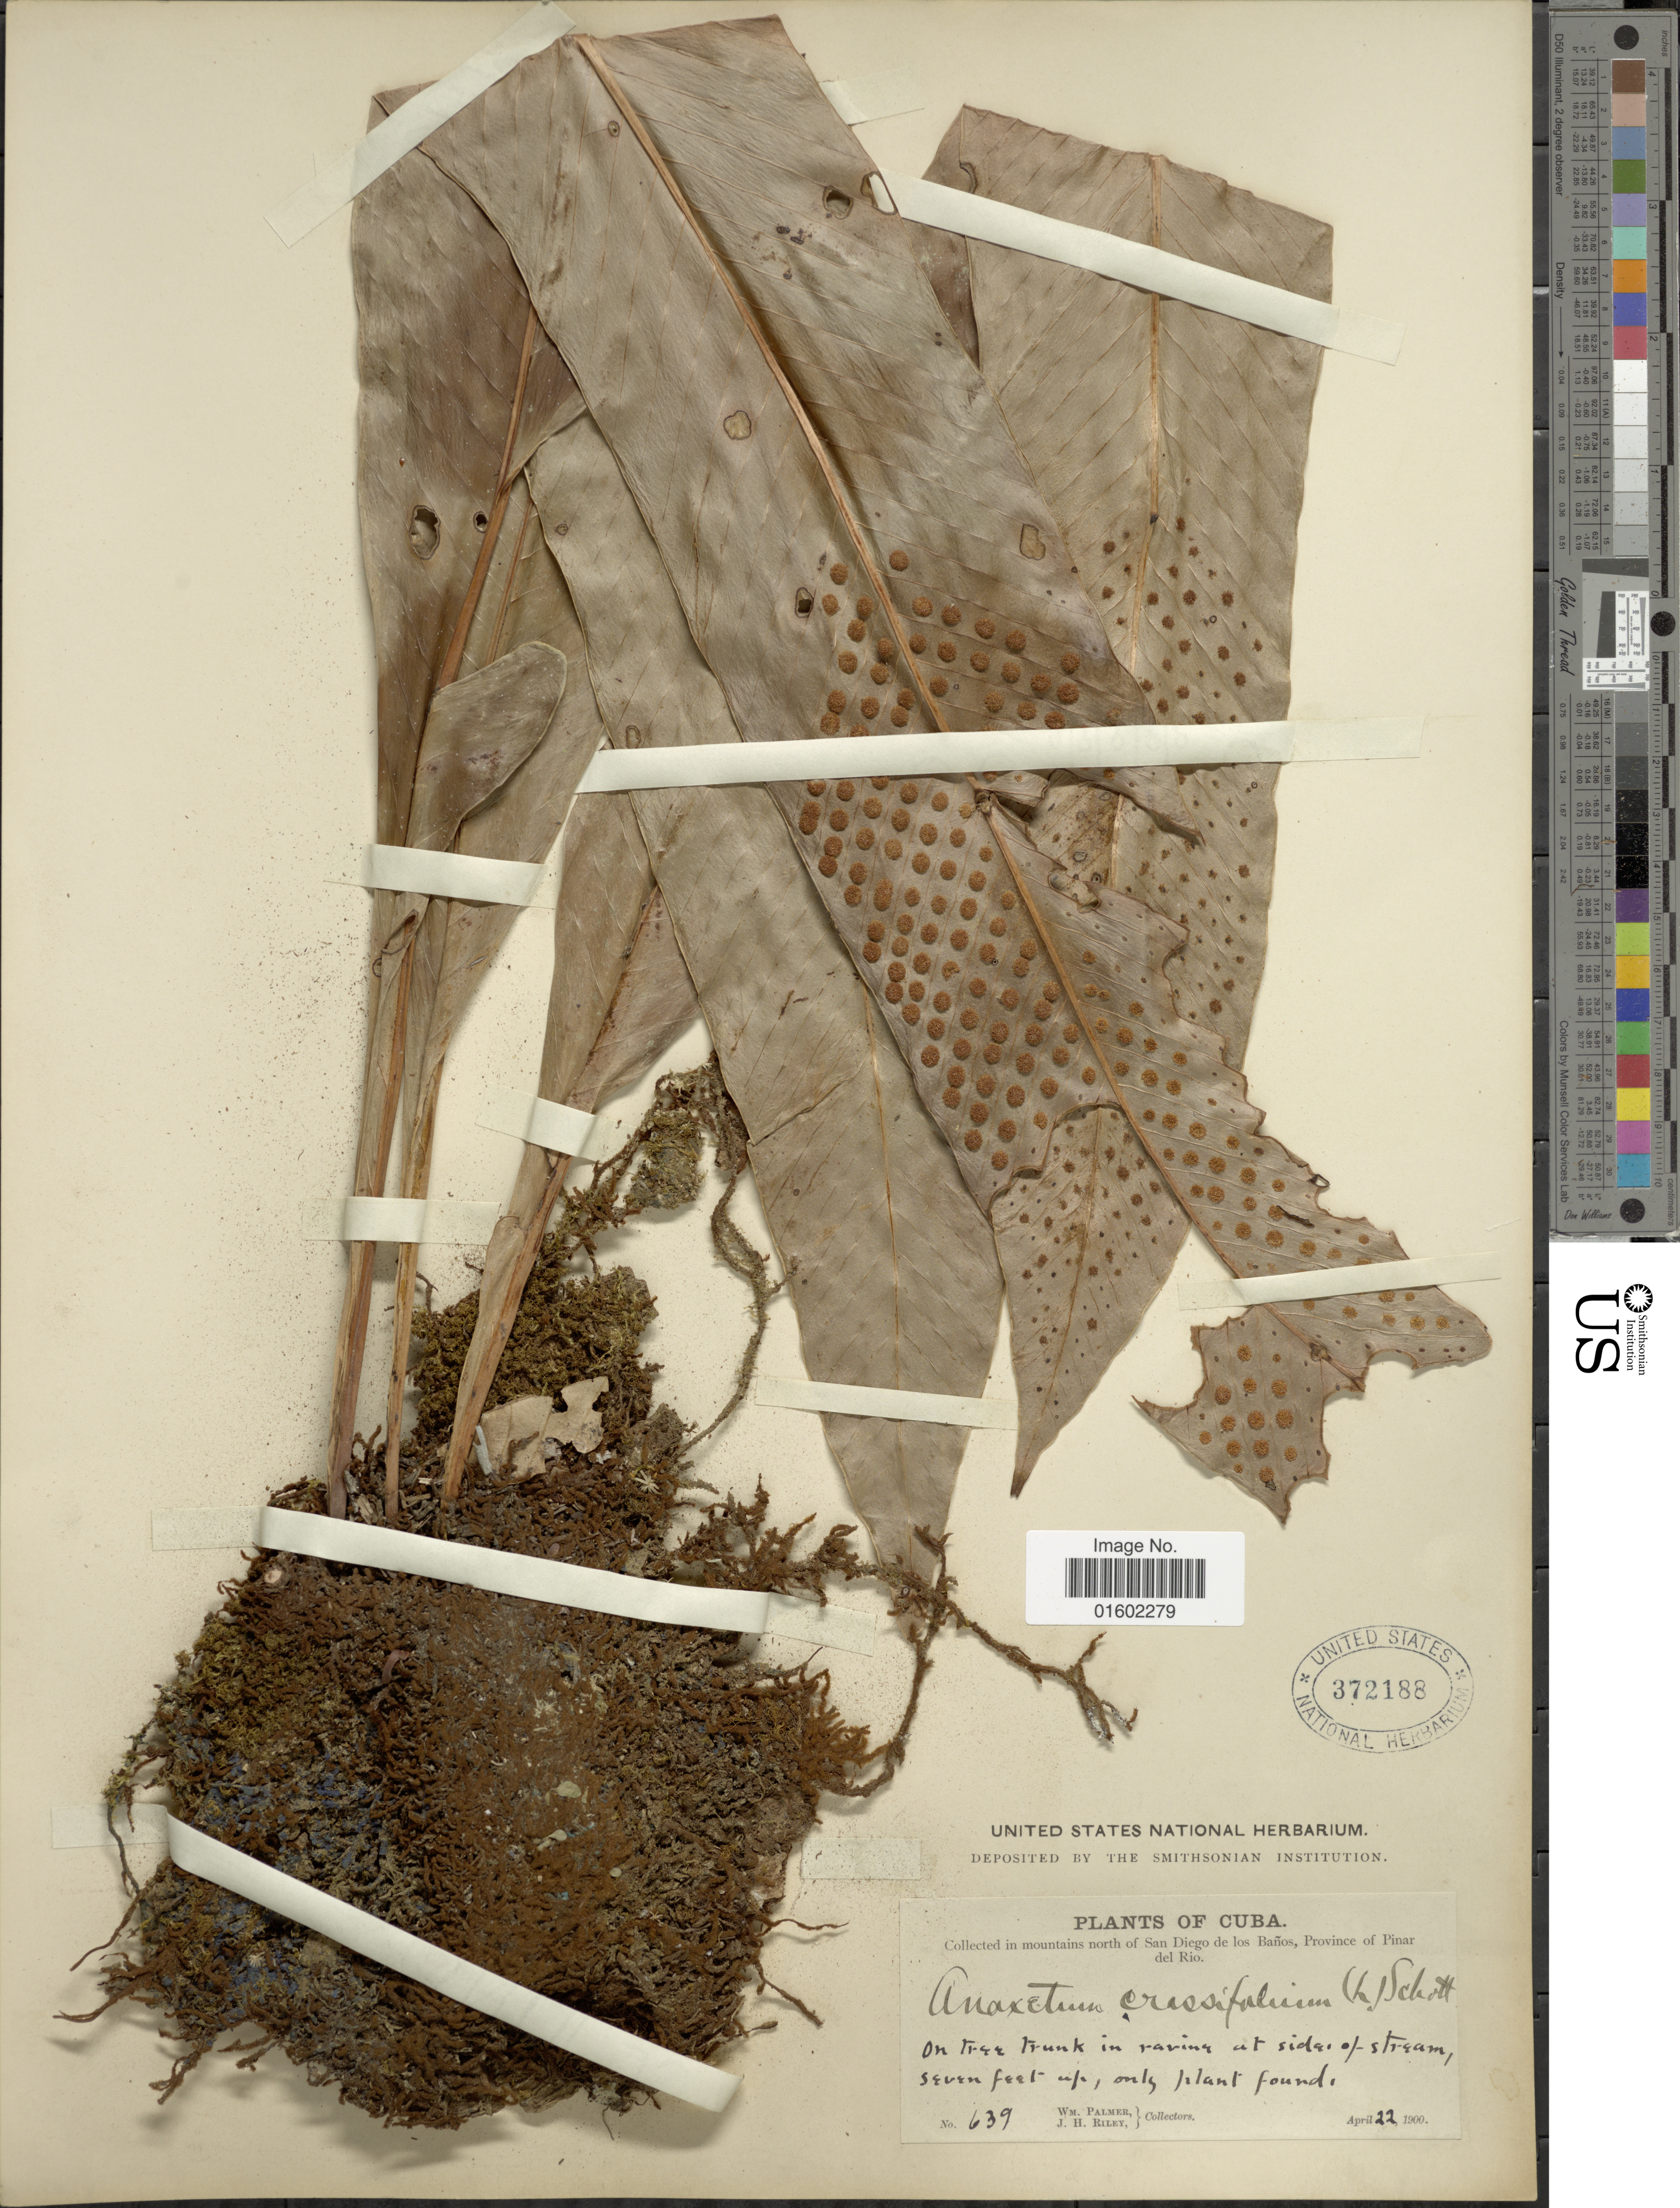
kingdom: Plantae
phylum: Tracheophyta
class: Polypodiopsida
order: Polypodiales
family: Polypodiaceae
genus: Niphidium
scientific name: Niphidium crassifolium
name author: (L.) Lellinger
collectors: W. Palmer & J. H. Riley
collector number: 639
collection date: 1900-04-22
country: Cuba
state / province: Pinar del Río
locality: Mountains North of San Diego de los Baños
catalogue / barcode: US 372188